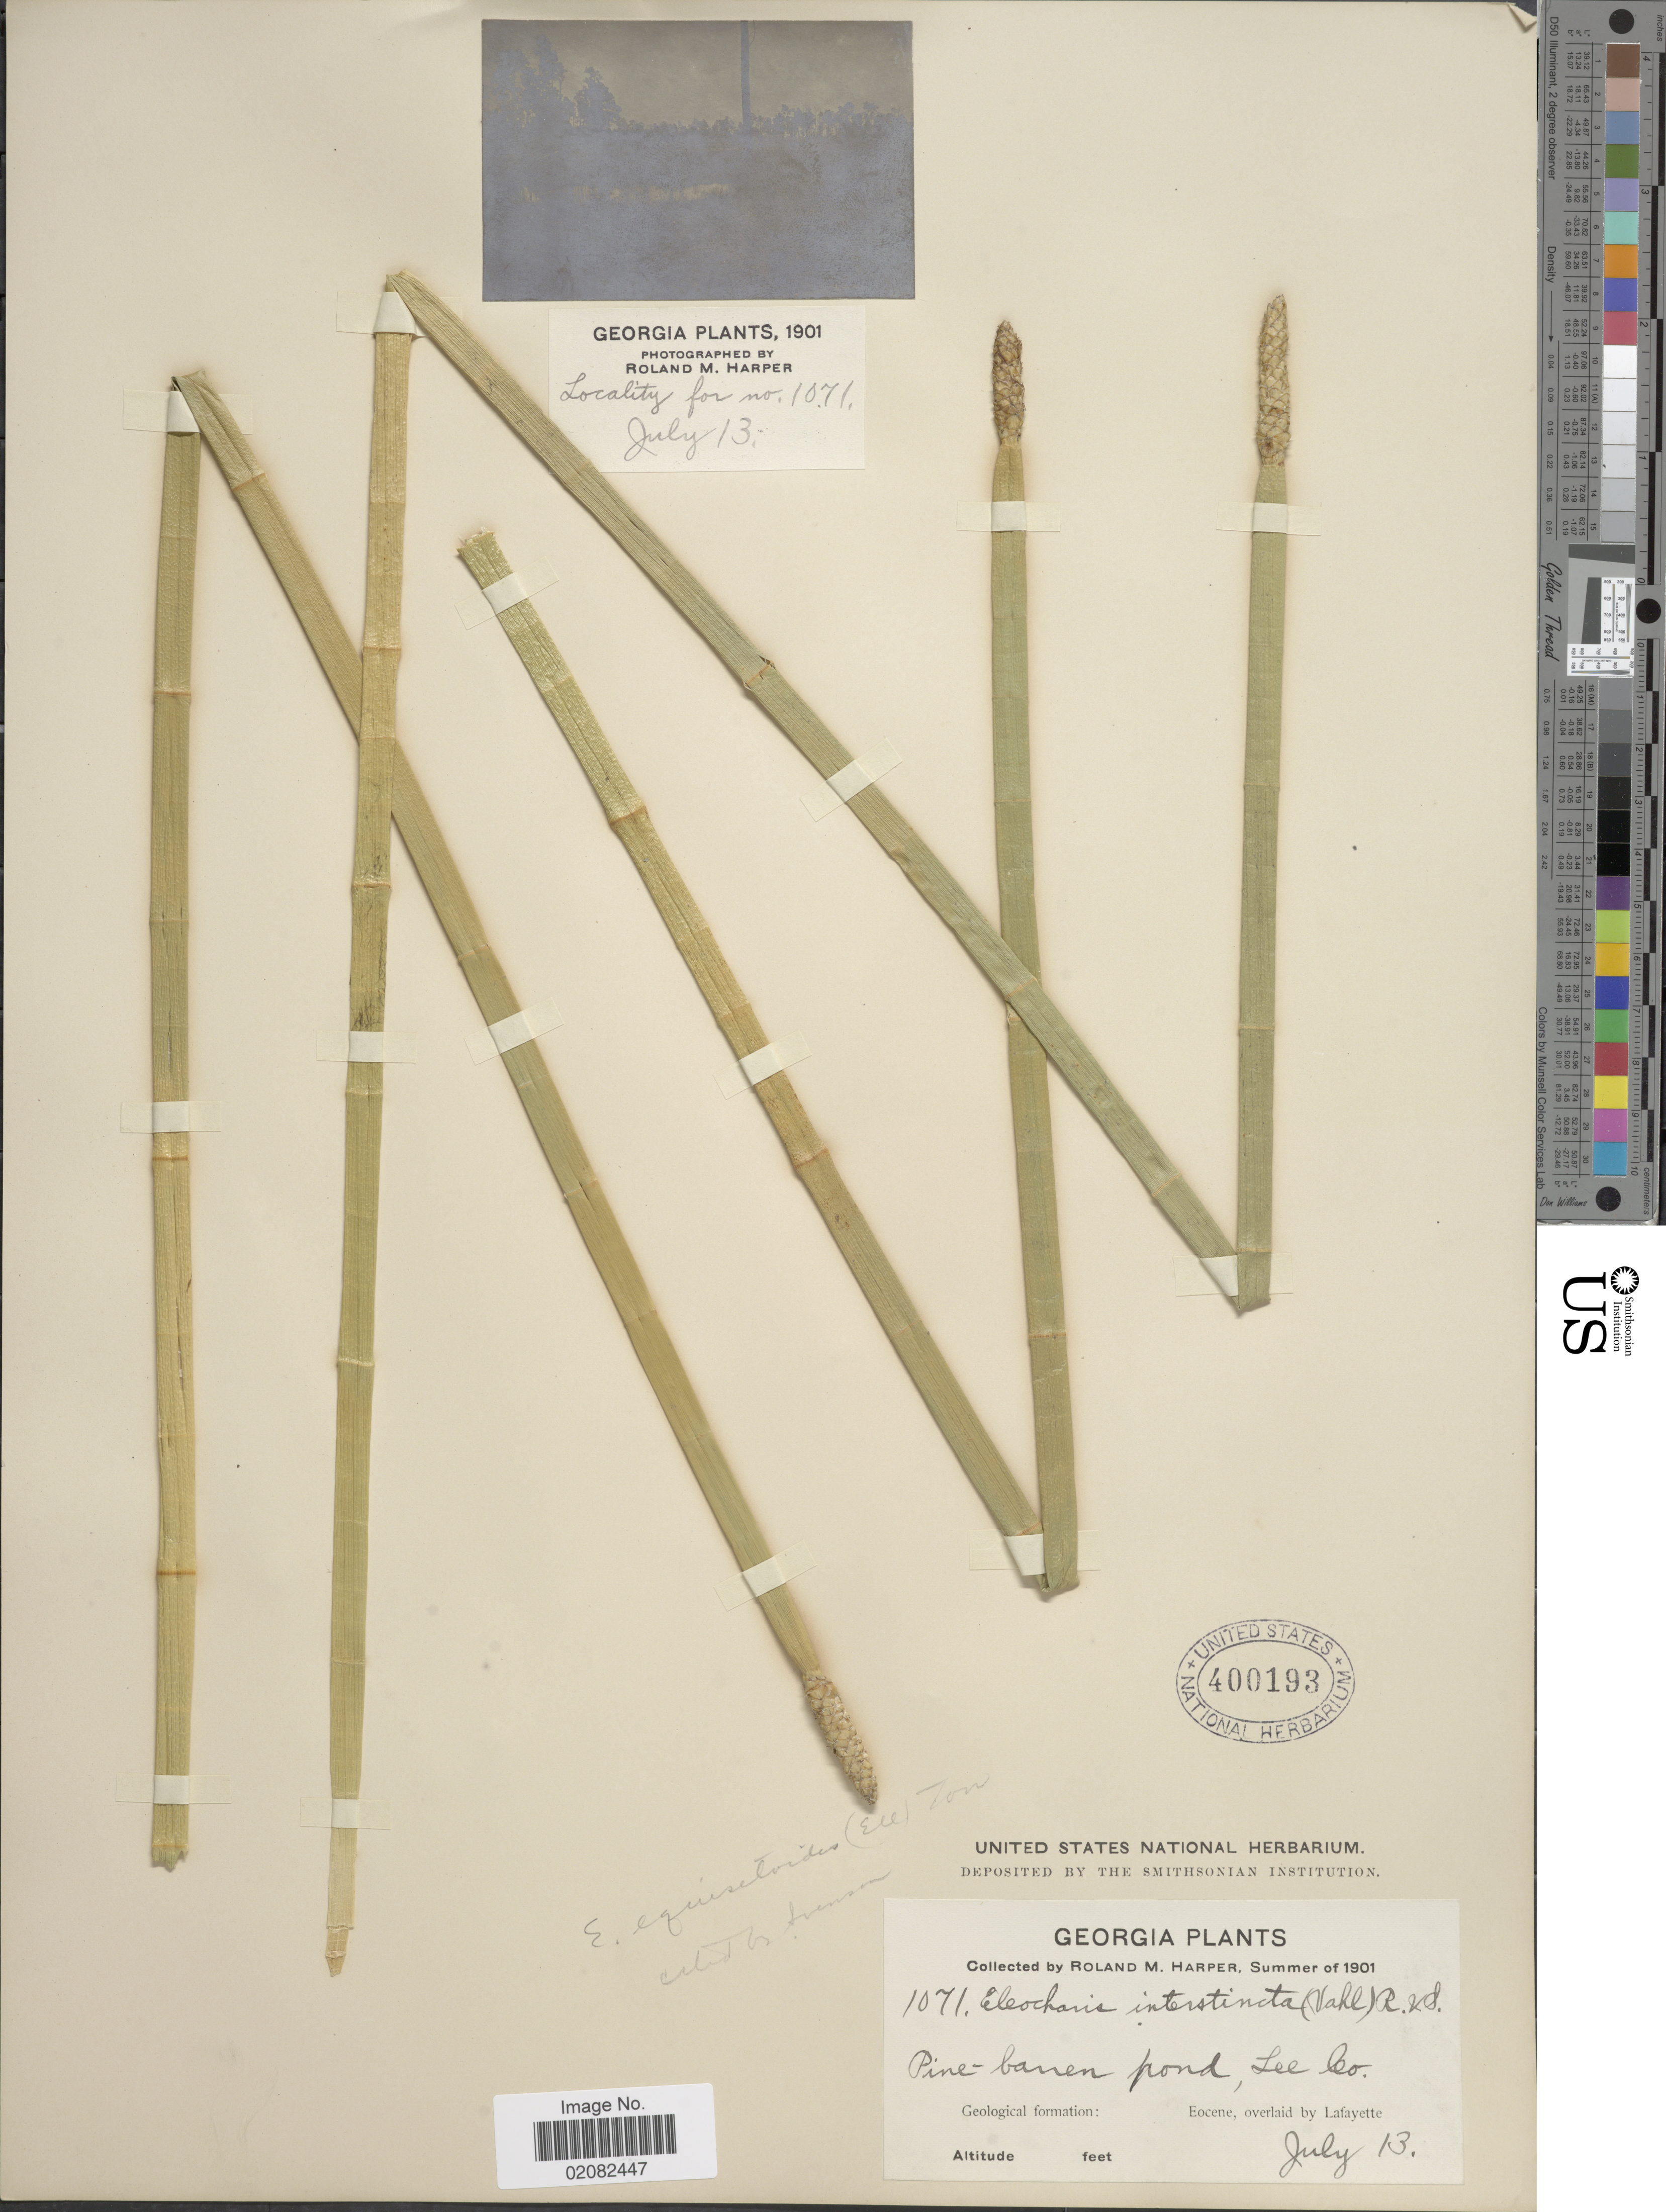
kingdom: Plantae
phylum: Tracheophyta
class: Liliopsida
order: Poales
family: Cyperaceae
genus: Eleocharis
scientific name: Eleocharis equisetoides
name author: (Elliott) Torr.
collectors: R. M. Harper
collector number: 1071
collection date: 1901-07-13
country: United States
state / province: Georgia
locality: Lee Co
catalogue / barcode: US 400193